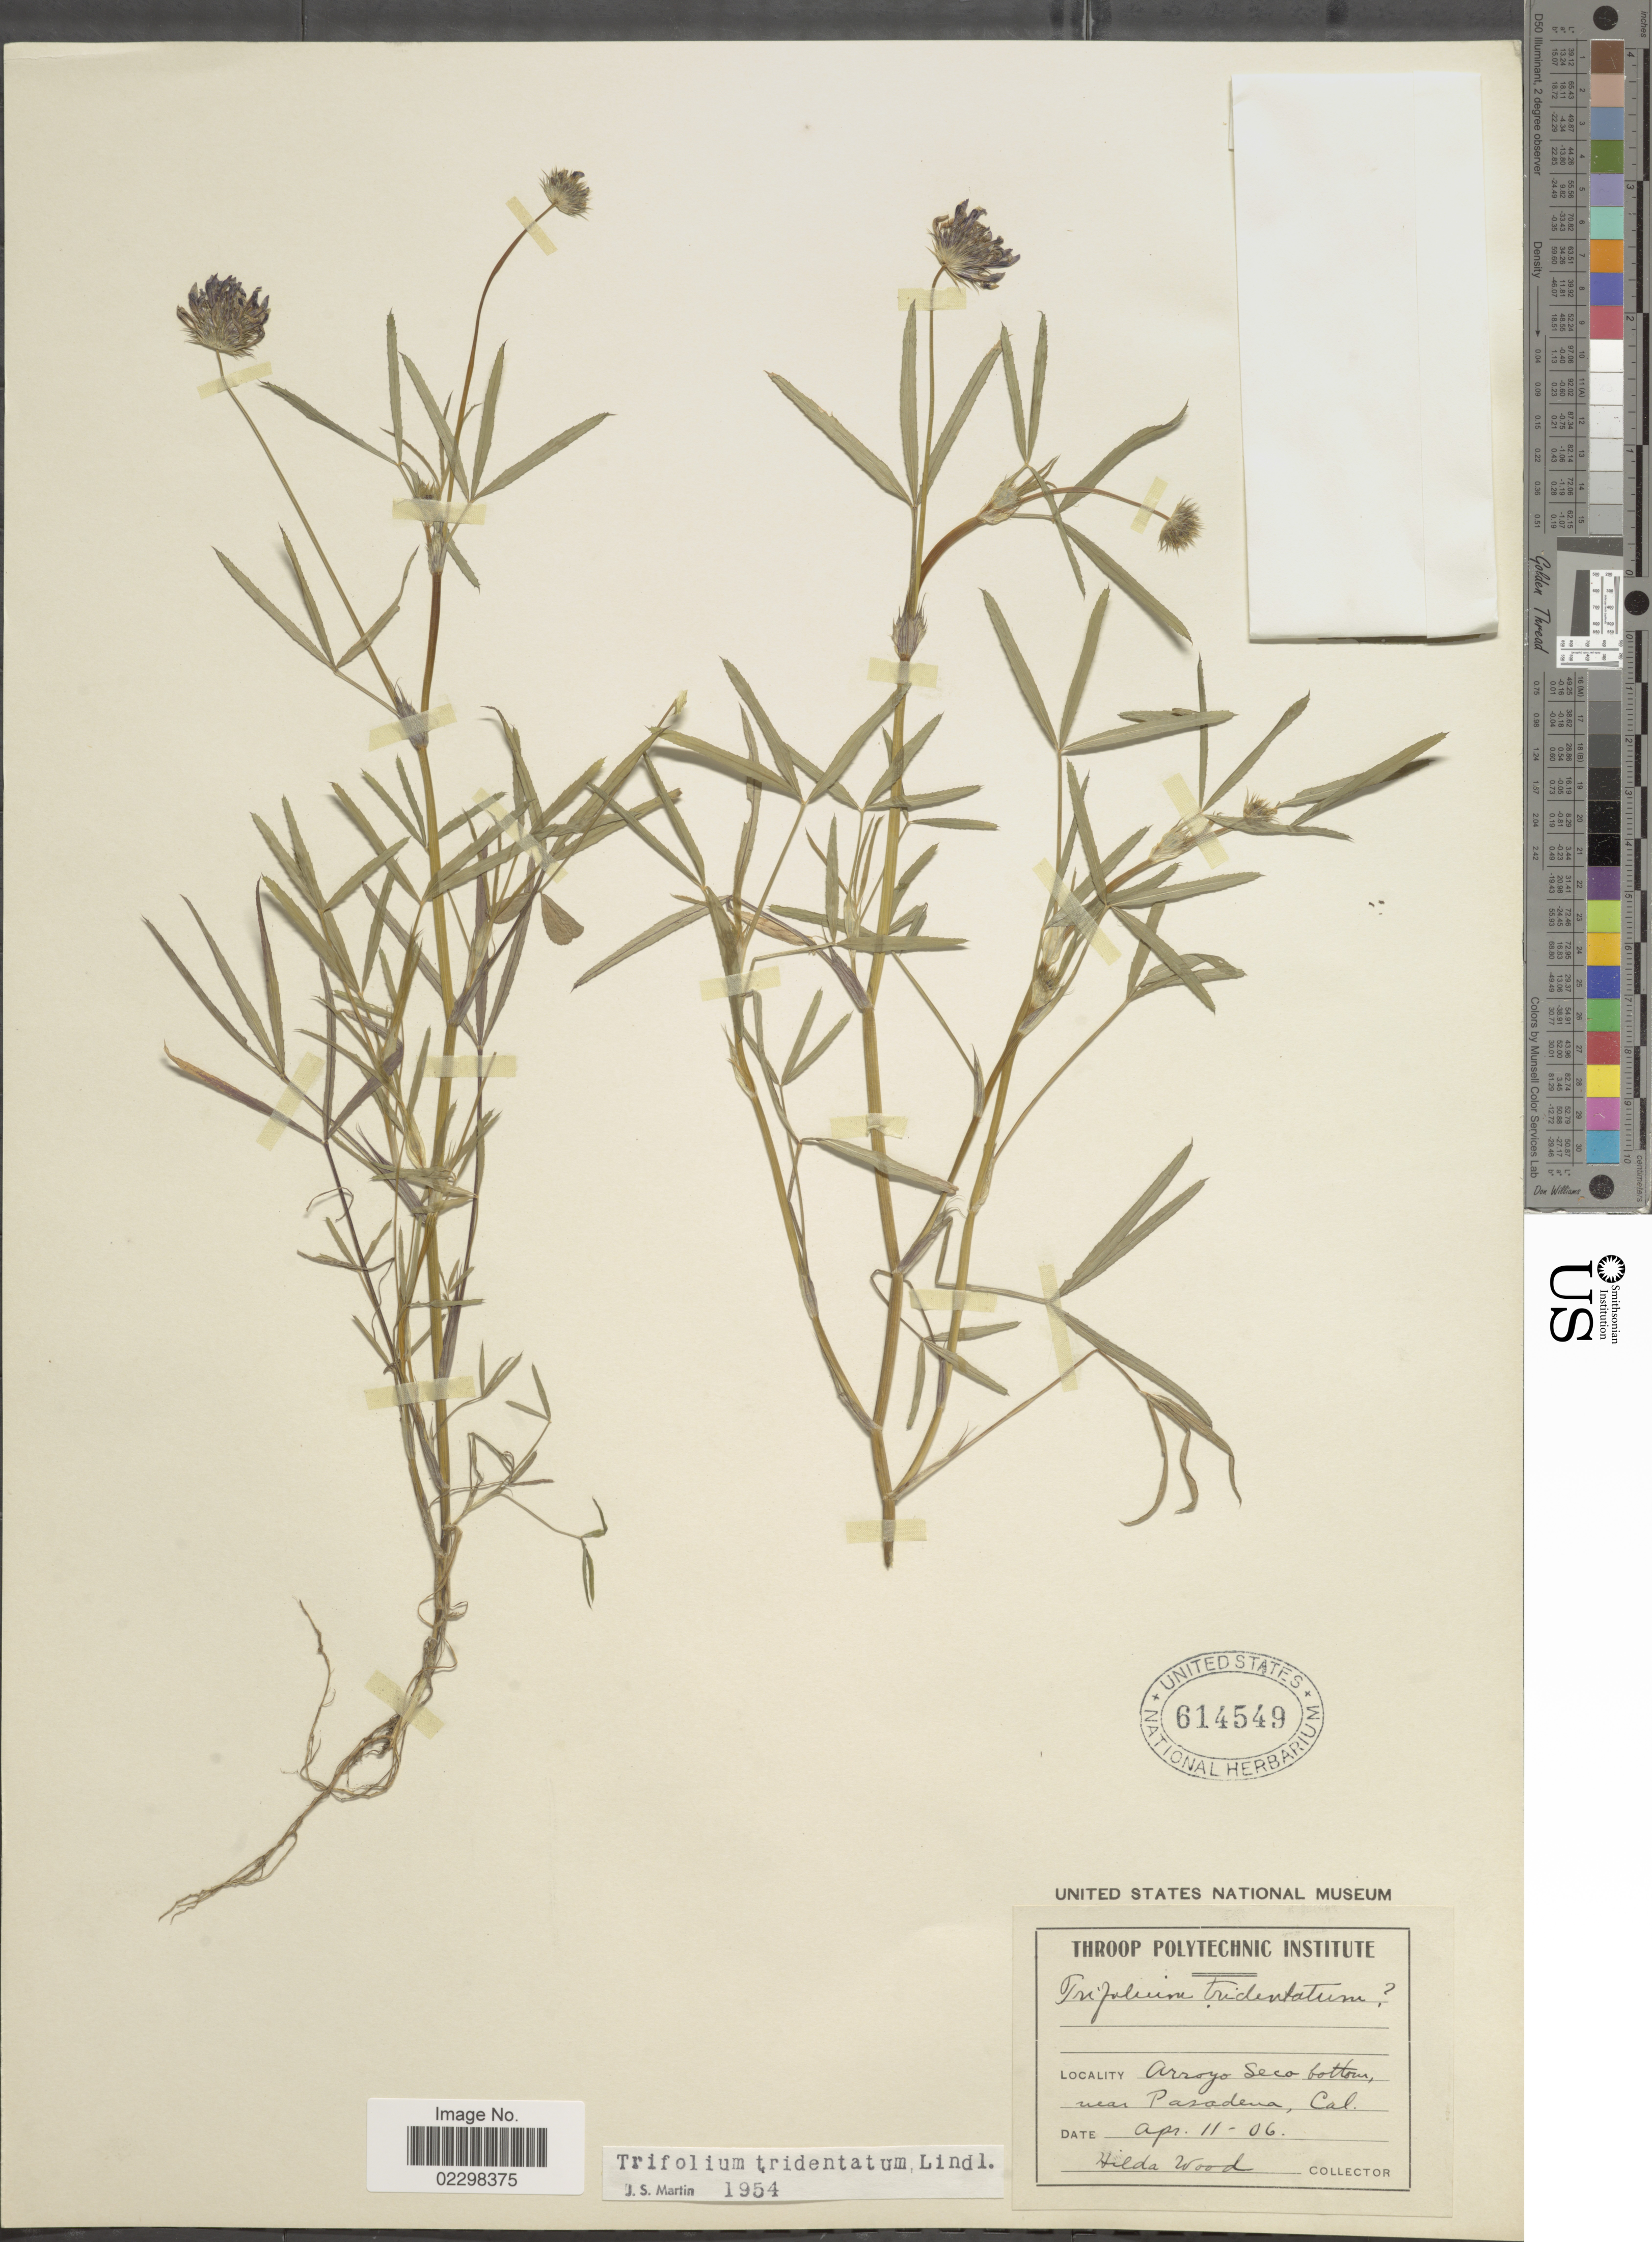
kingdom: Plantae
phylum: Tracheophyta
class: Magnoliopsida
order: Fabales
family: Fabaceae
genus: Trifolium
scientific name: Trifolium tridentatum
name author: Lindl.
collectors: H. Wood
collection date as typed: Transcribed d/m/y: 11/4/6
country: United States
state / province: California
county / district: Los Angeles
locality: Arroyo Seco bottom near Pasadena, Cal.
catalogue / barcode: US 614549